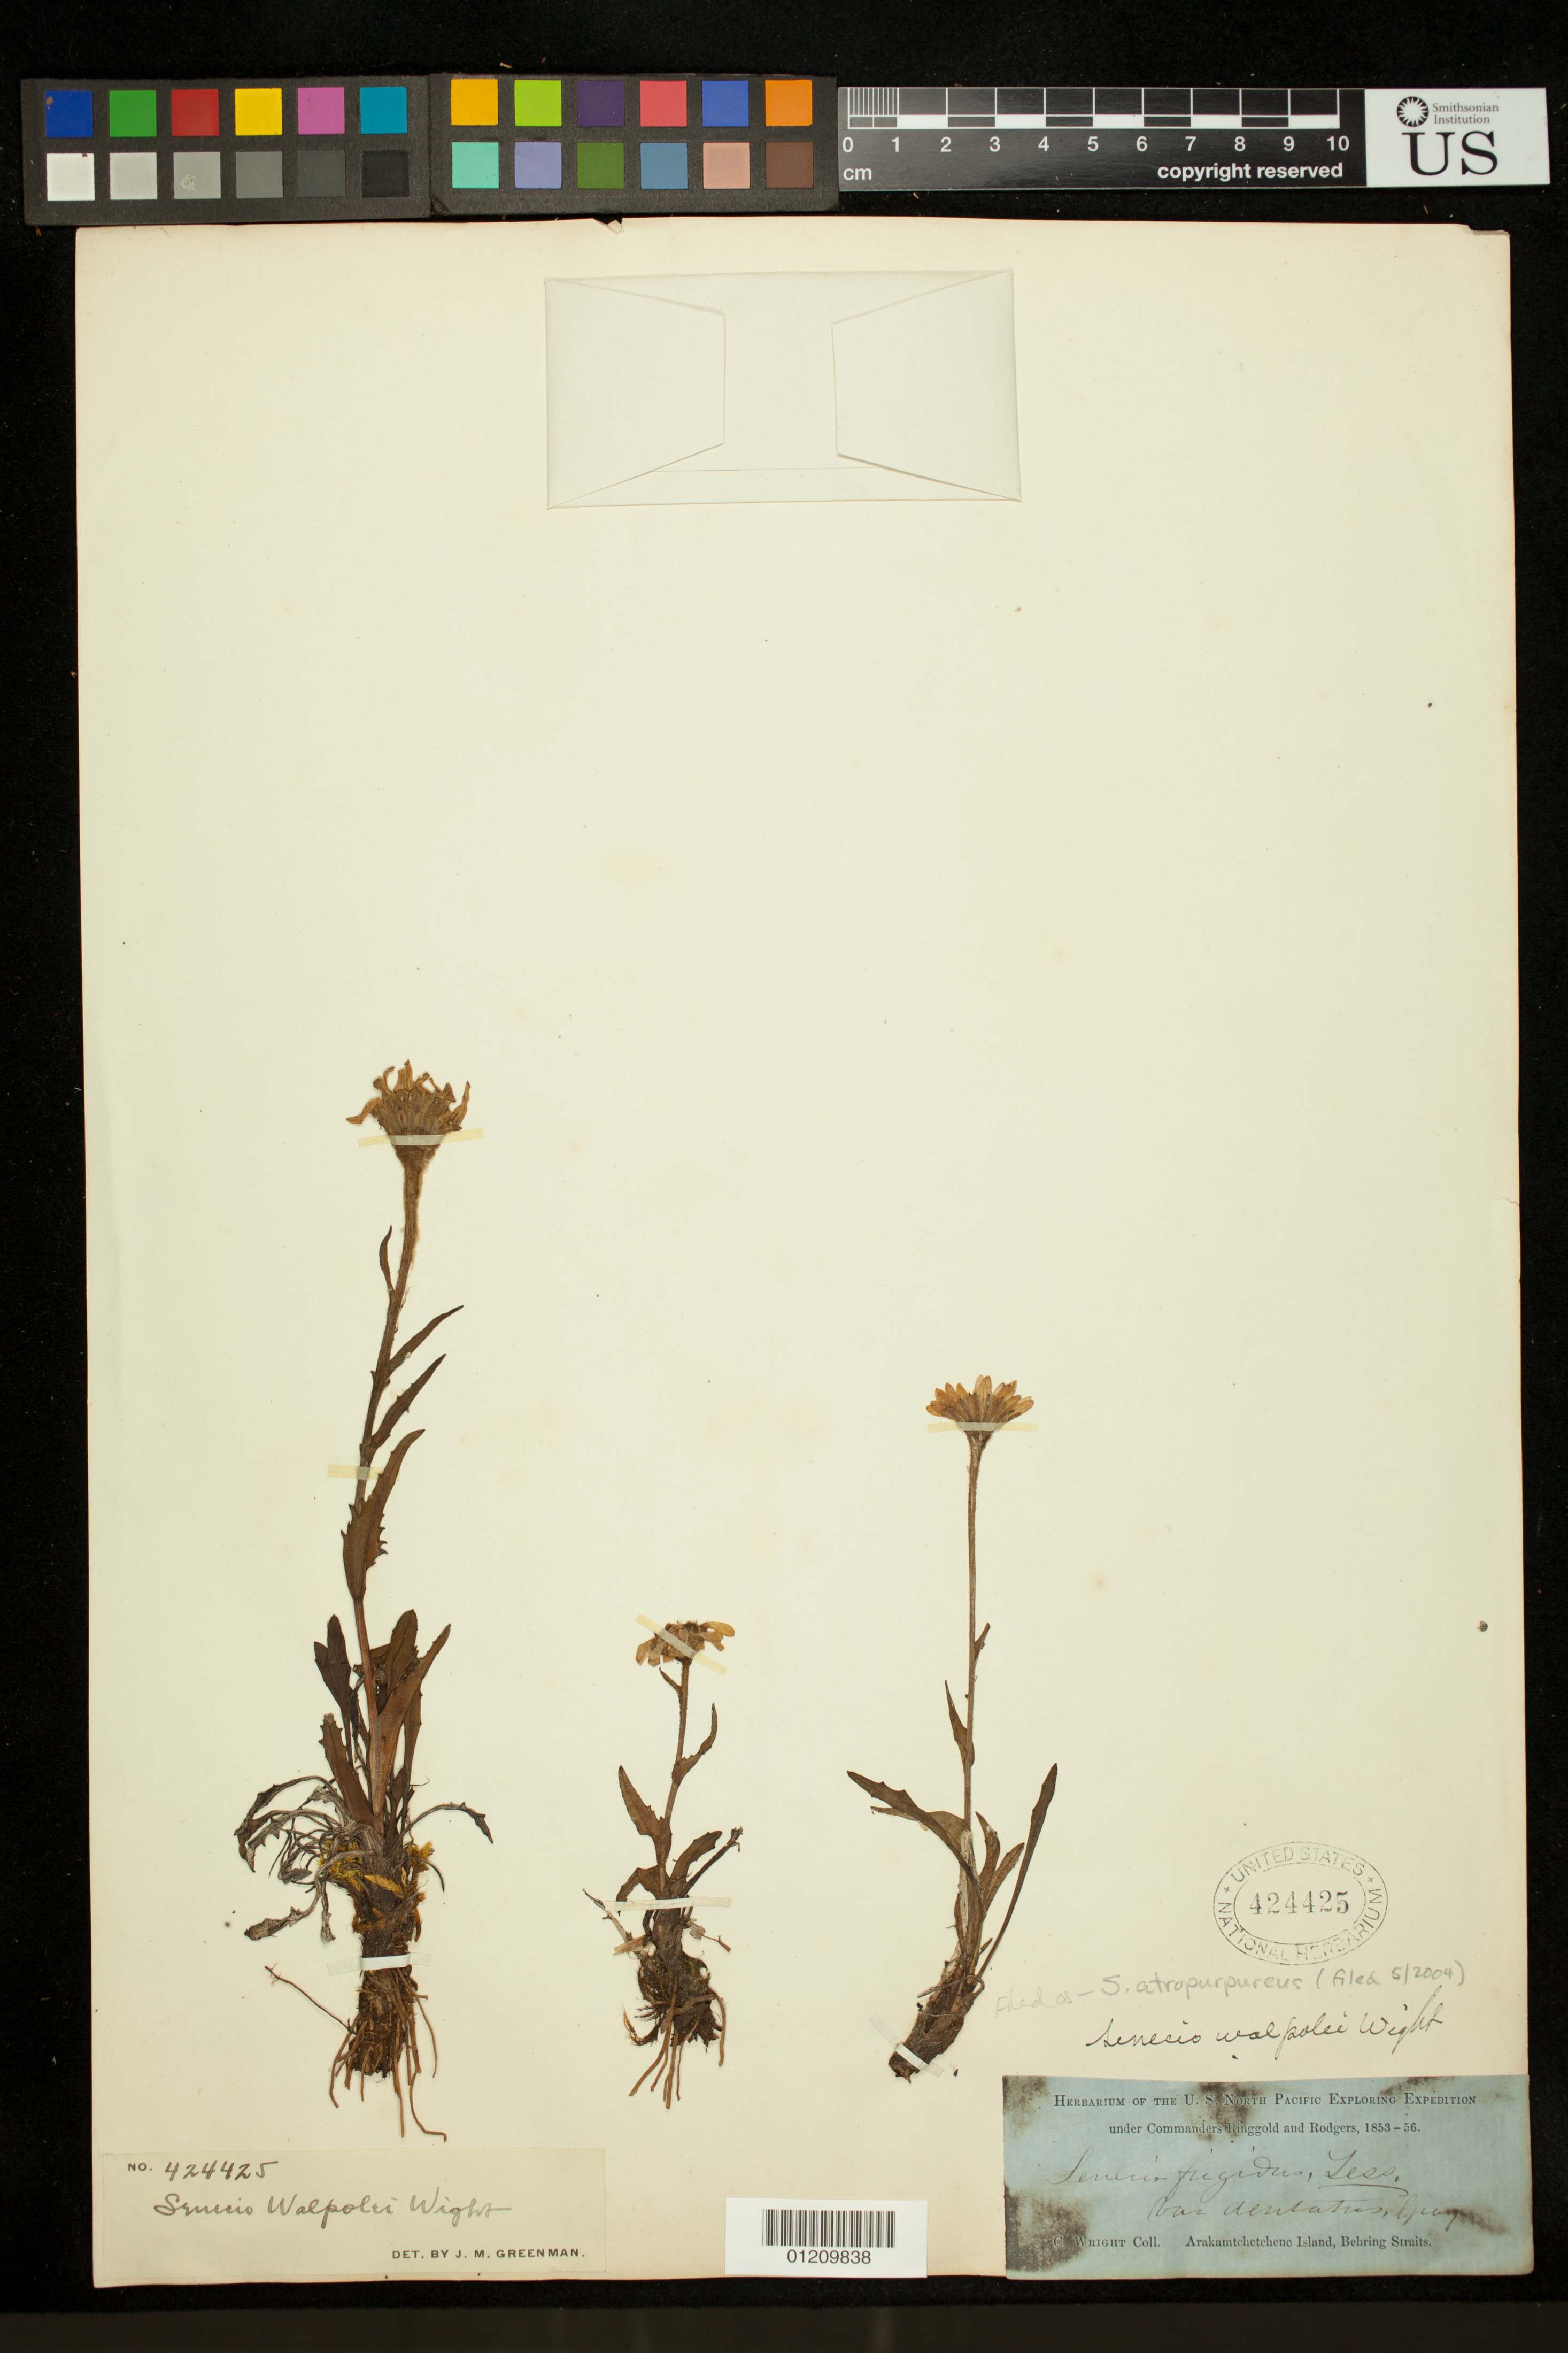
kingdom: Plantae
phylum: Tracheophyta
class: Magnoliopsida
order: Asterales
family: Asteraceae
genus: Tephroseris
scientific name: Tephroseris frigida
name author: (Richardson) Holub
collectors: C. Wright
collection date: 1853/1856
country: Russian Federation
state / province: Chukotka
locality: Arakamtchetchene I. Bering's Straits.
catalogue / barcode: US 424425